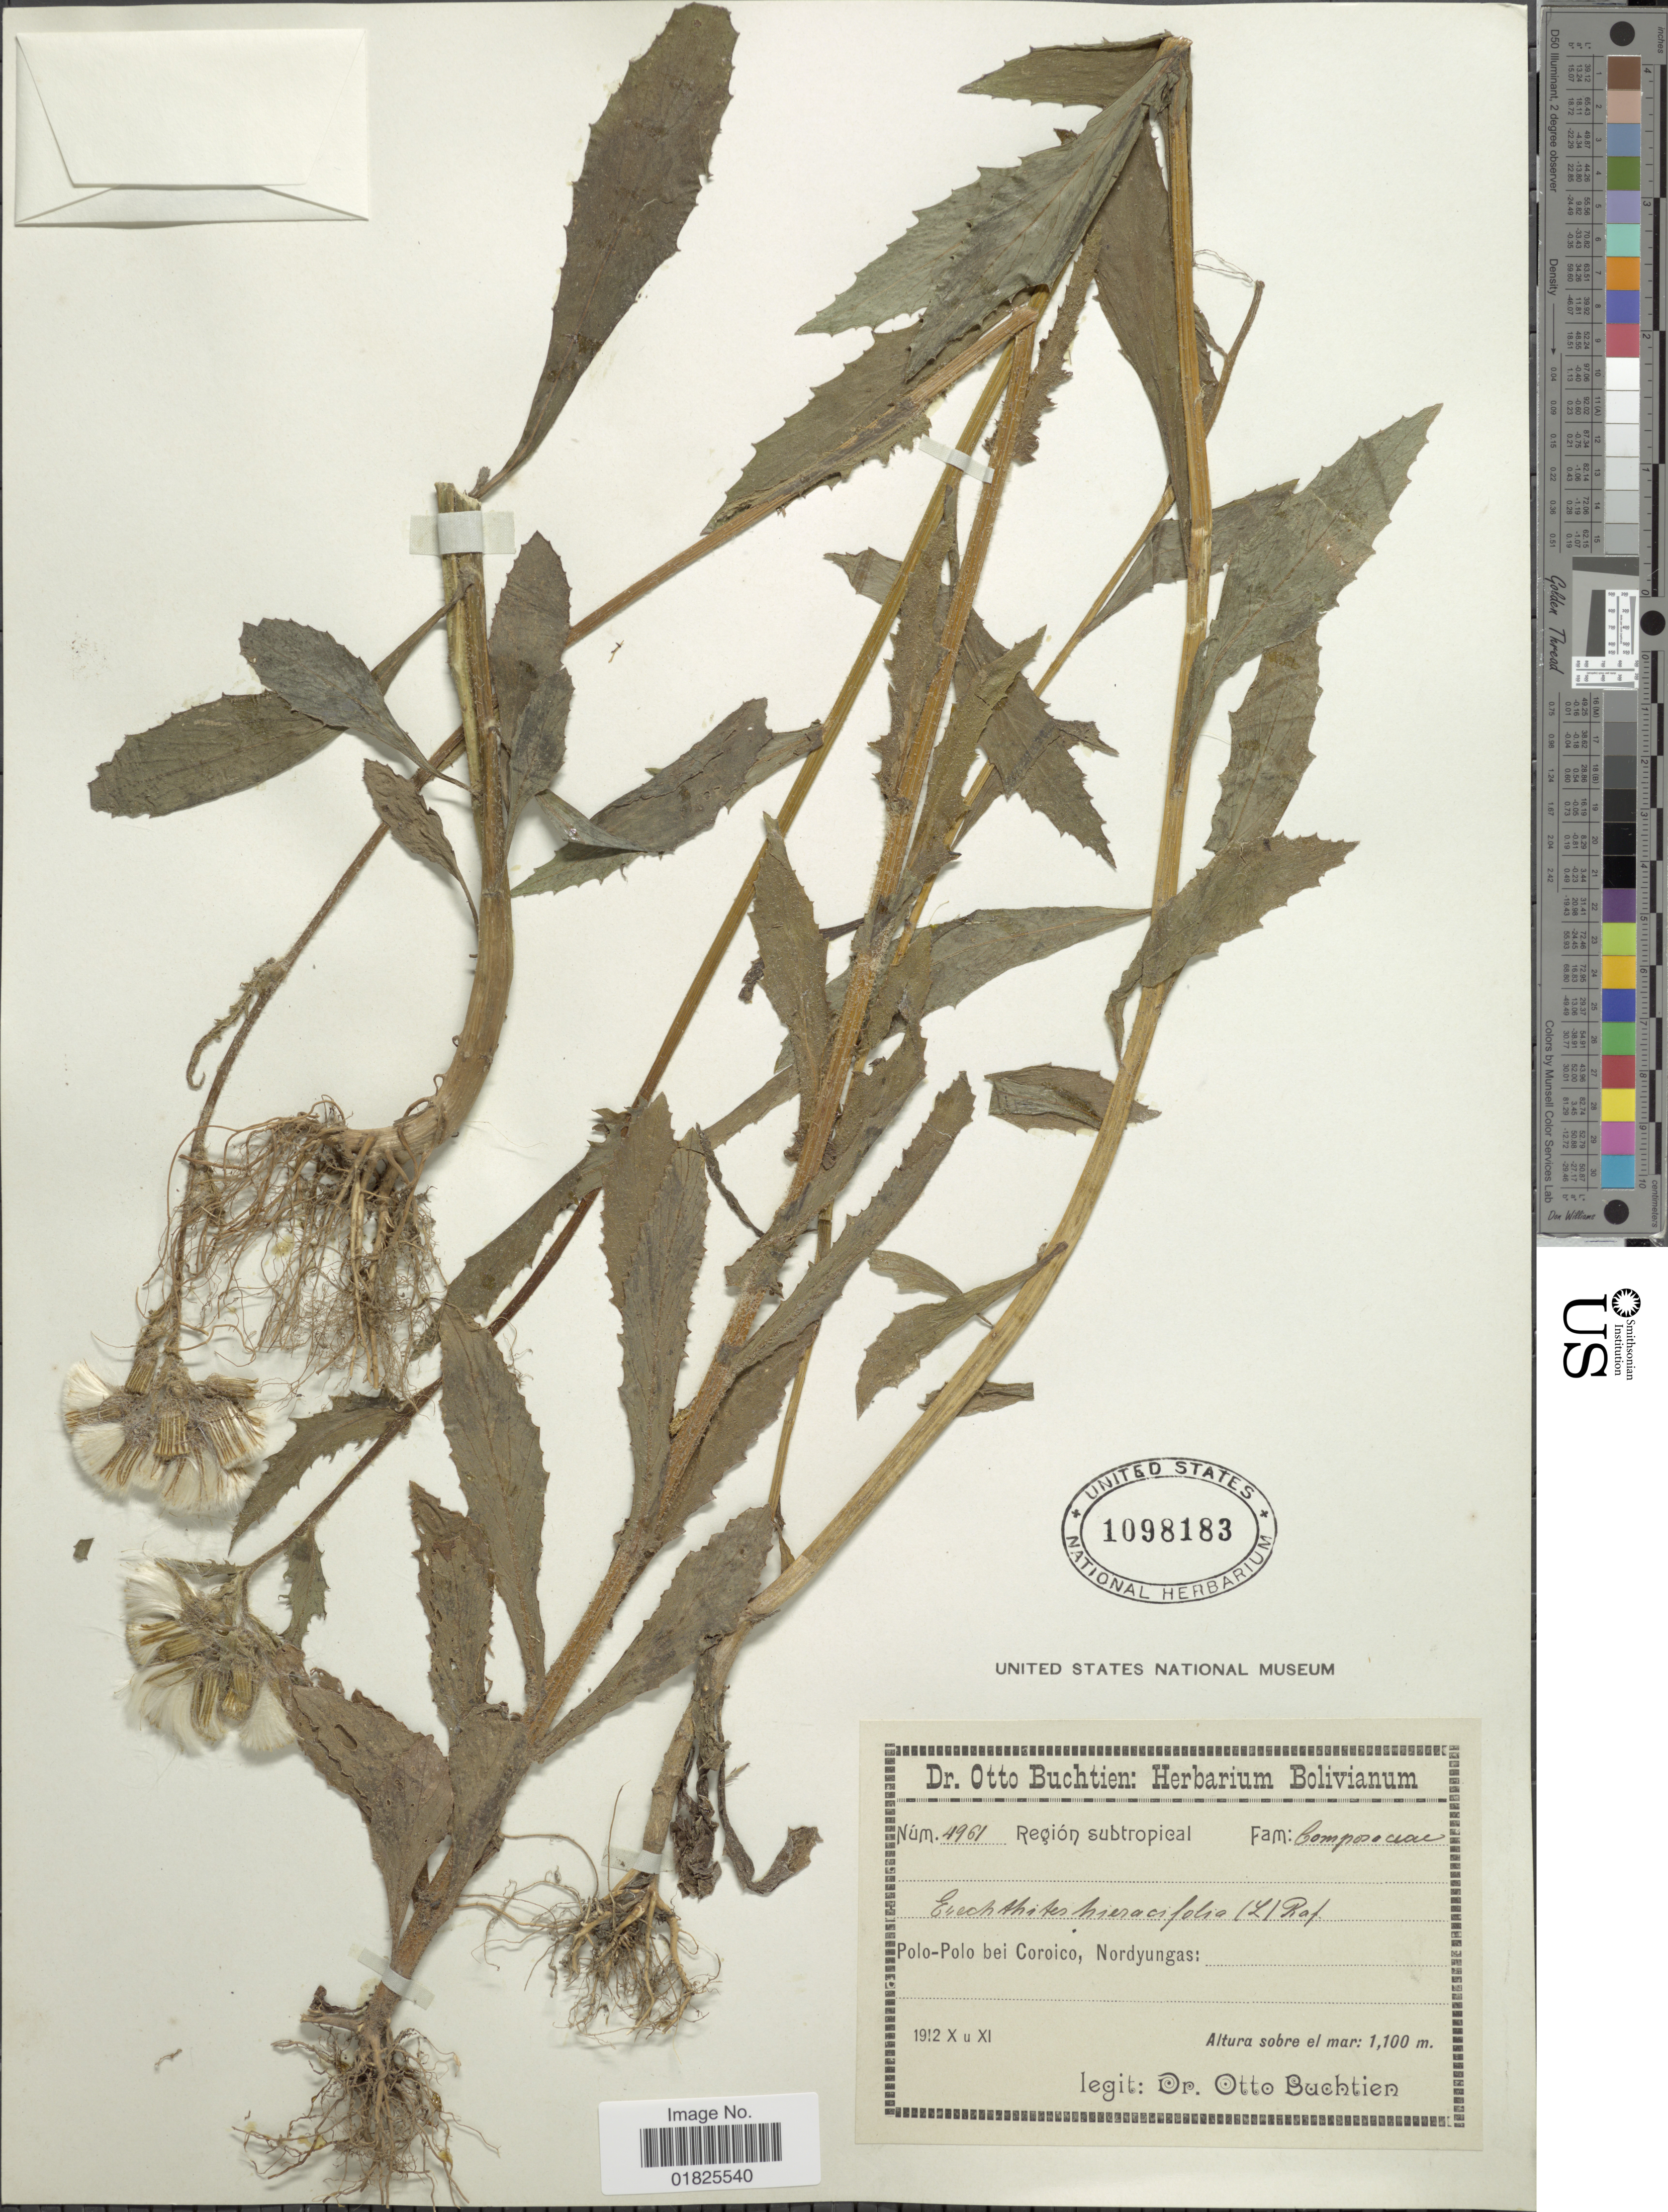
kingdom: Plantae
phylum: Tracheophyta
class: Magnoliopsida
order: Asterales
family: Asteraceae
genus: Erechtites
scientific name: Erechtites hieraciifolius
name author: (L.) Raf. ex DC.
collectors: O. Buchtien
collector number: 4961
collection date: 1912-10/1912-11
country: Bolivia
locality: Polo-Polo bei Coroico, Nordyungas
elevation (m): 1100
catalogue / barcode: US 1098183